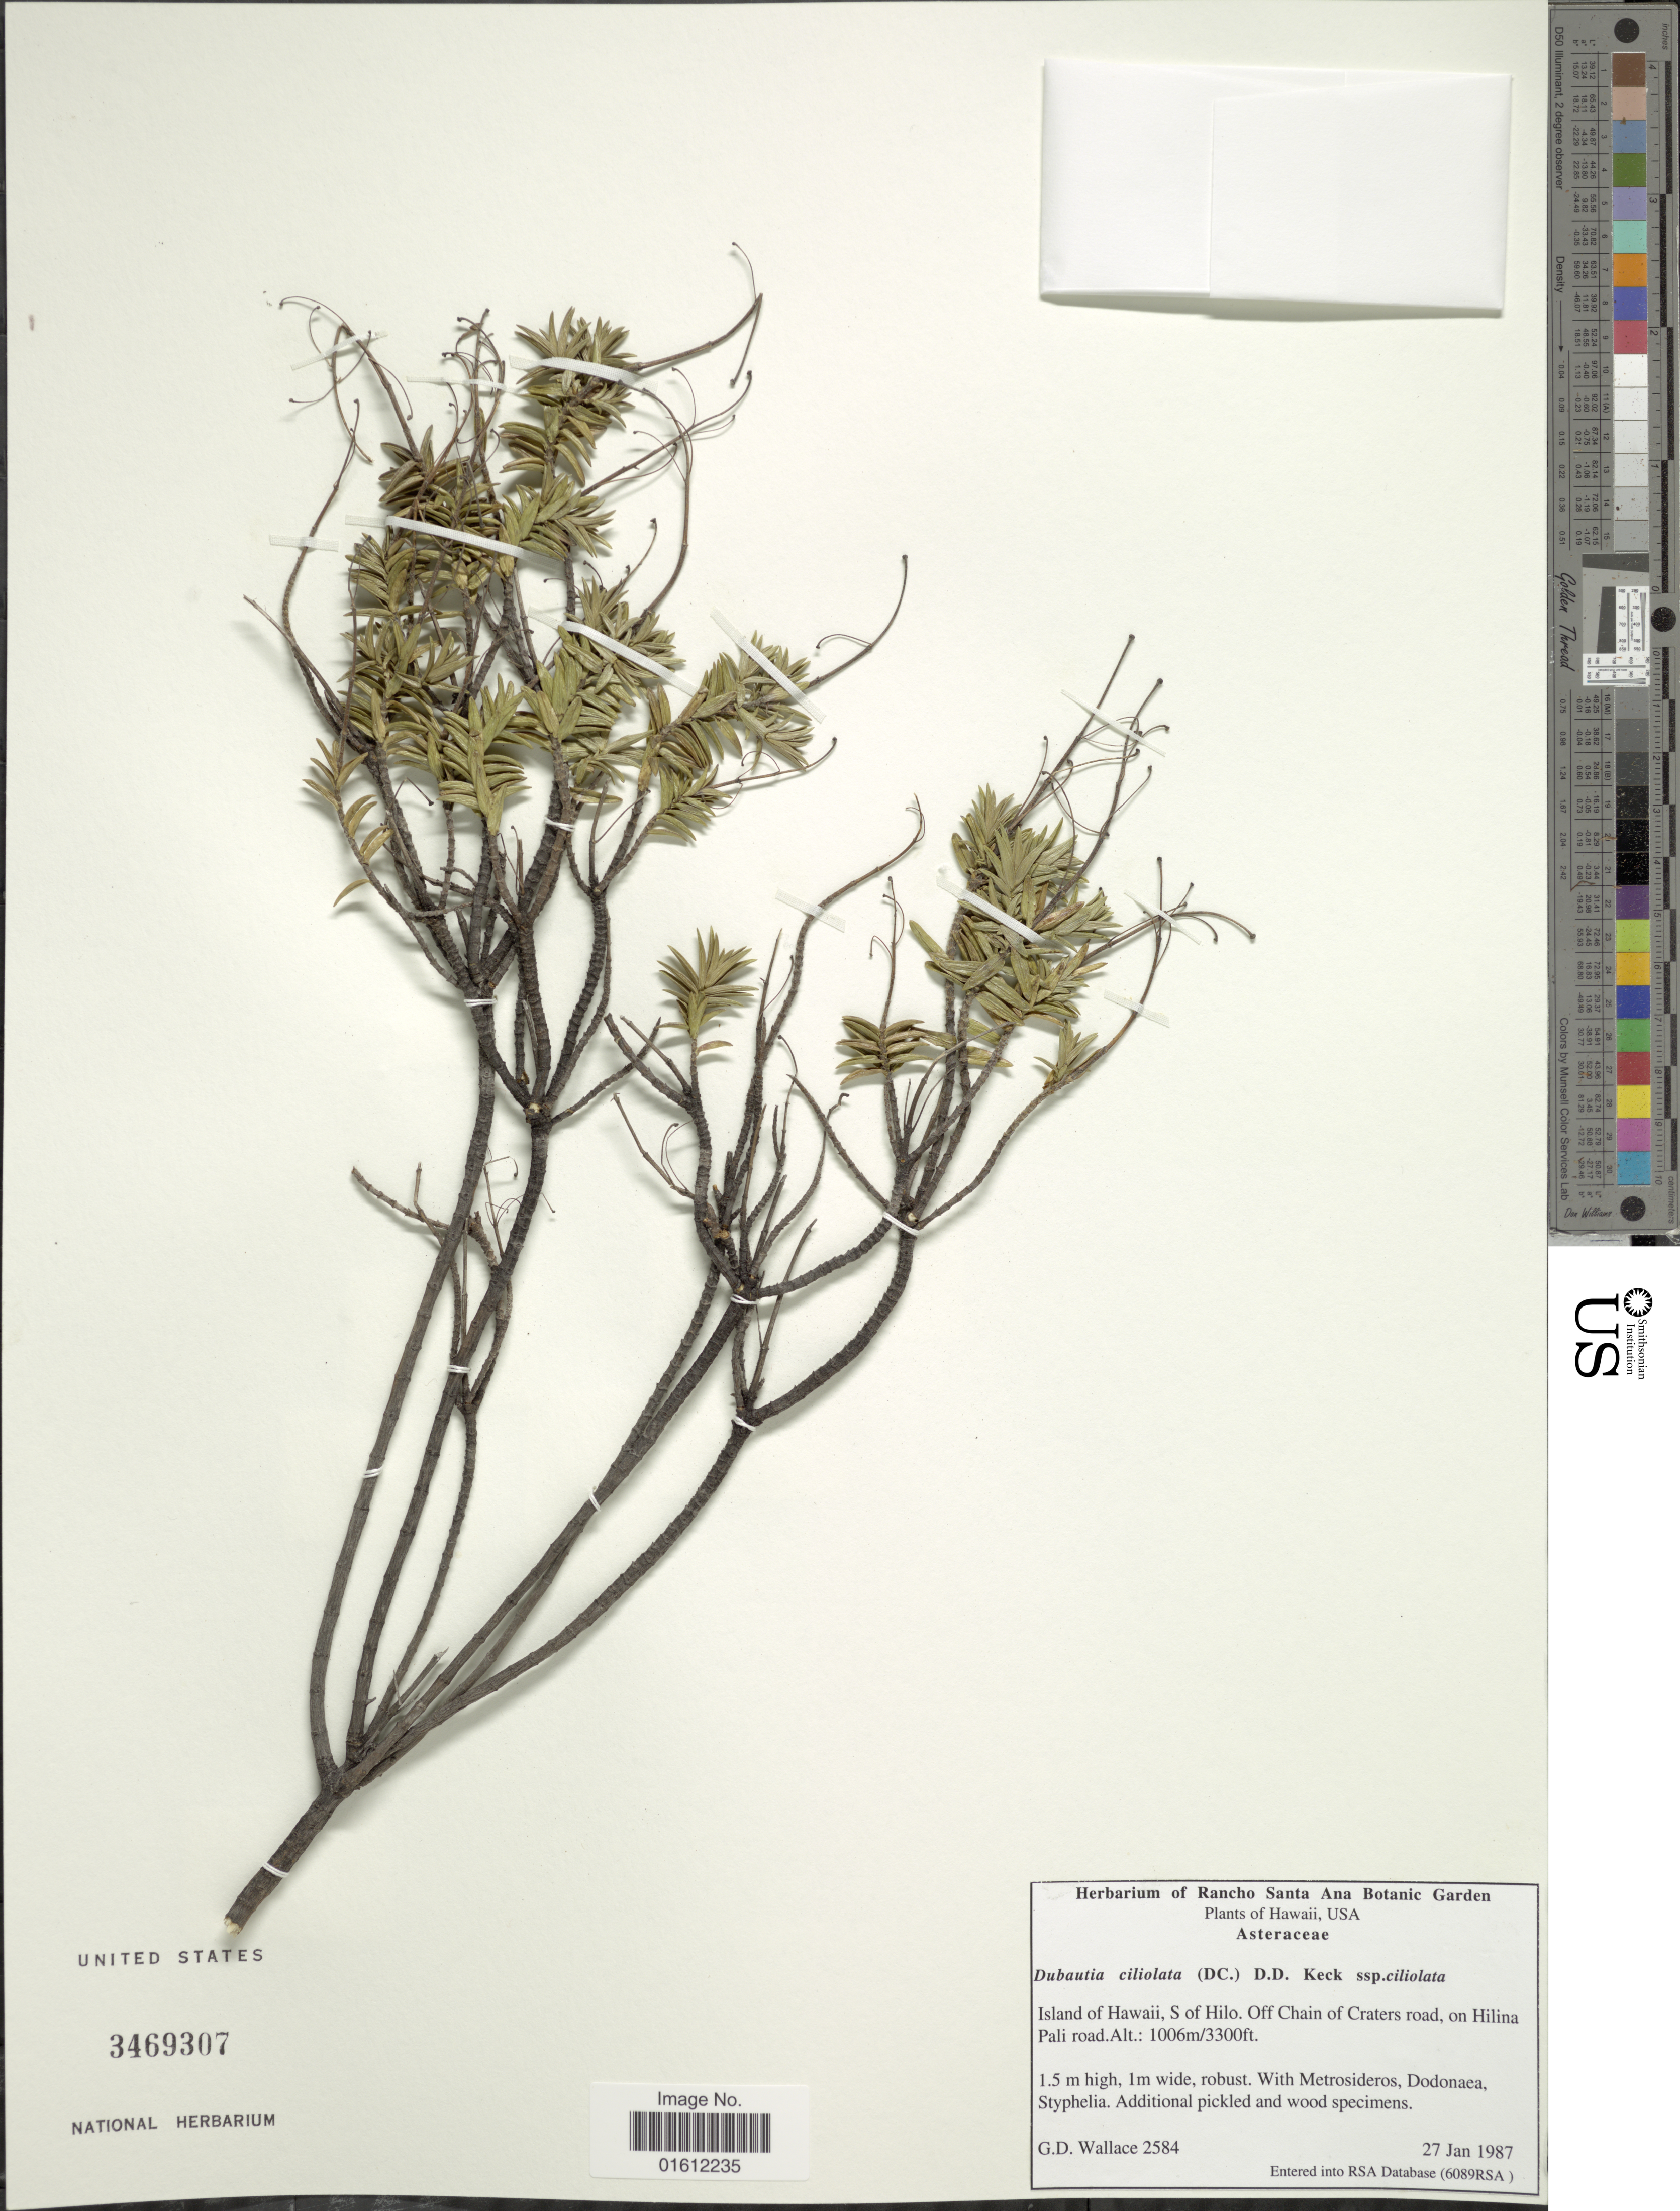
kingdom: Plantae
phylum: Tracheophyta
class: Magnoliopsida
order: Asterales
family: Asteraceae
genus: Dubautia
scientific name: Dubautia ciliolata subsp. ciliolata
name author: (DC.) D.D. Keck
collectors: G. D. Wallace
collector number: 2584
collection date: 1987-01-27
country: United States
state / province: Hawaii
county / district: Hawaii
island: Hawaii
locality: S. of Hilo. Off Chain of Craters road, on Hilina Pali road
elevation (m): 1006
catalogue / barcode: US 3469307